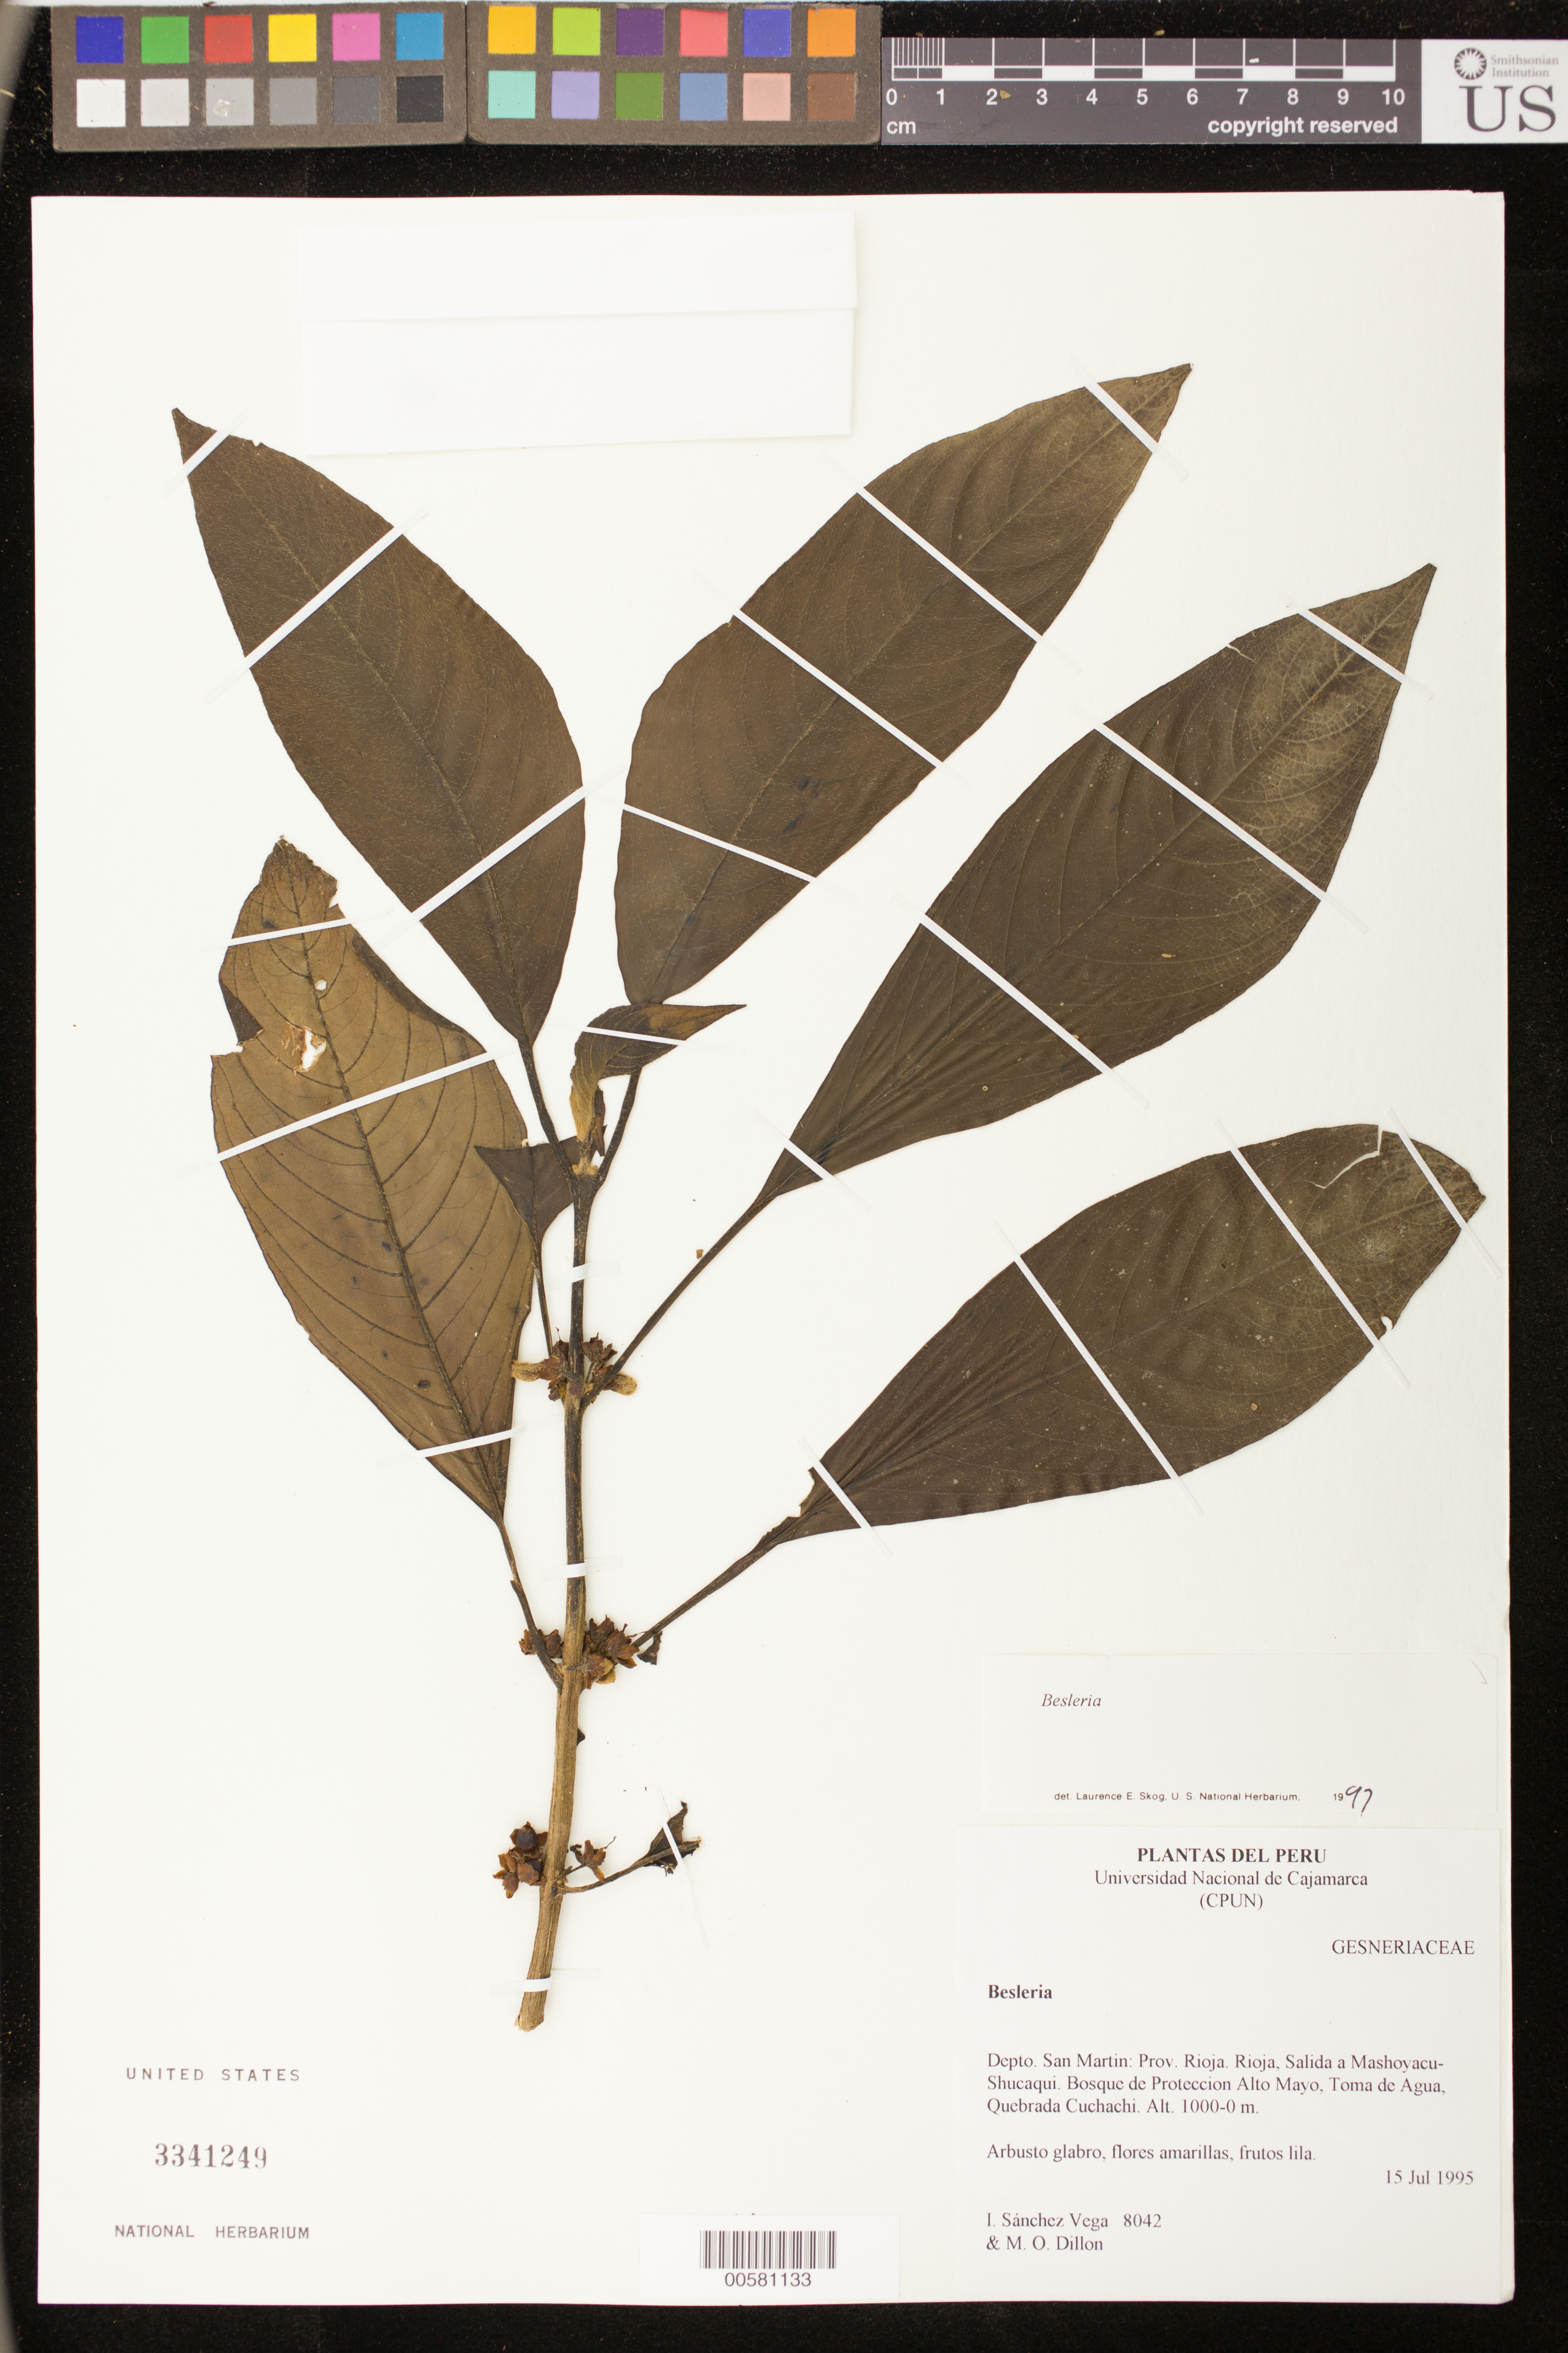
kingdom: Plantae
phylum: Tracheophyta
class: Magnoliopsida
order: Lamiales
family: Gesneriaceae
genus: Besleria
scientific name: Besleria sp.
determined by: Skog, Laurence E.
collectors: I. M. Sánchez Vega & M. O. Dillon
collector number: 8042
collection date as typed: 15 Jul 1995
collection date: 1995-07-15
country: Peru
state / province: San Martín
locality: Prov. Rioja; Rioja, Salida a Mashoyacu - Shucaqui, Bosque de Proteccion Alto Mayo, Toma de Agua, Quebrada Cuchachi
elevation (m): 1000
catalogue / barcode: US 3341249